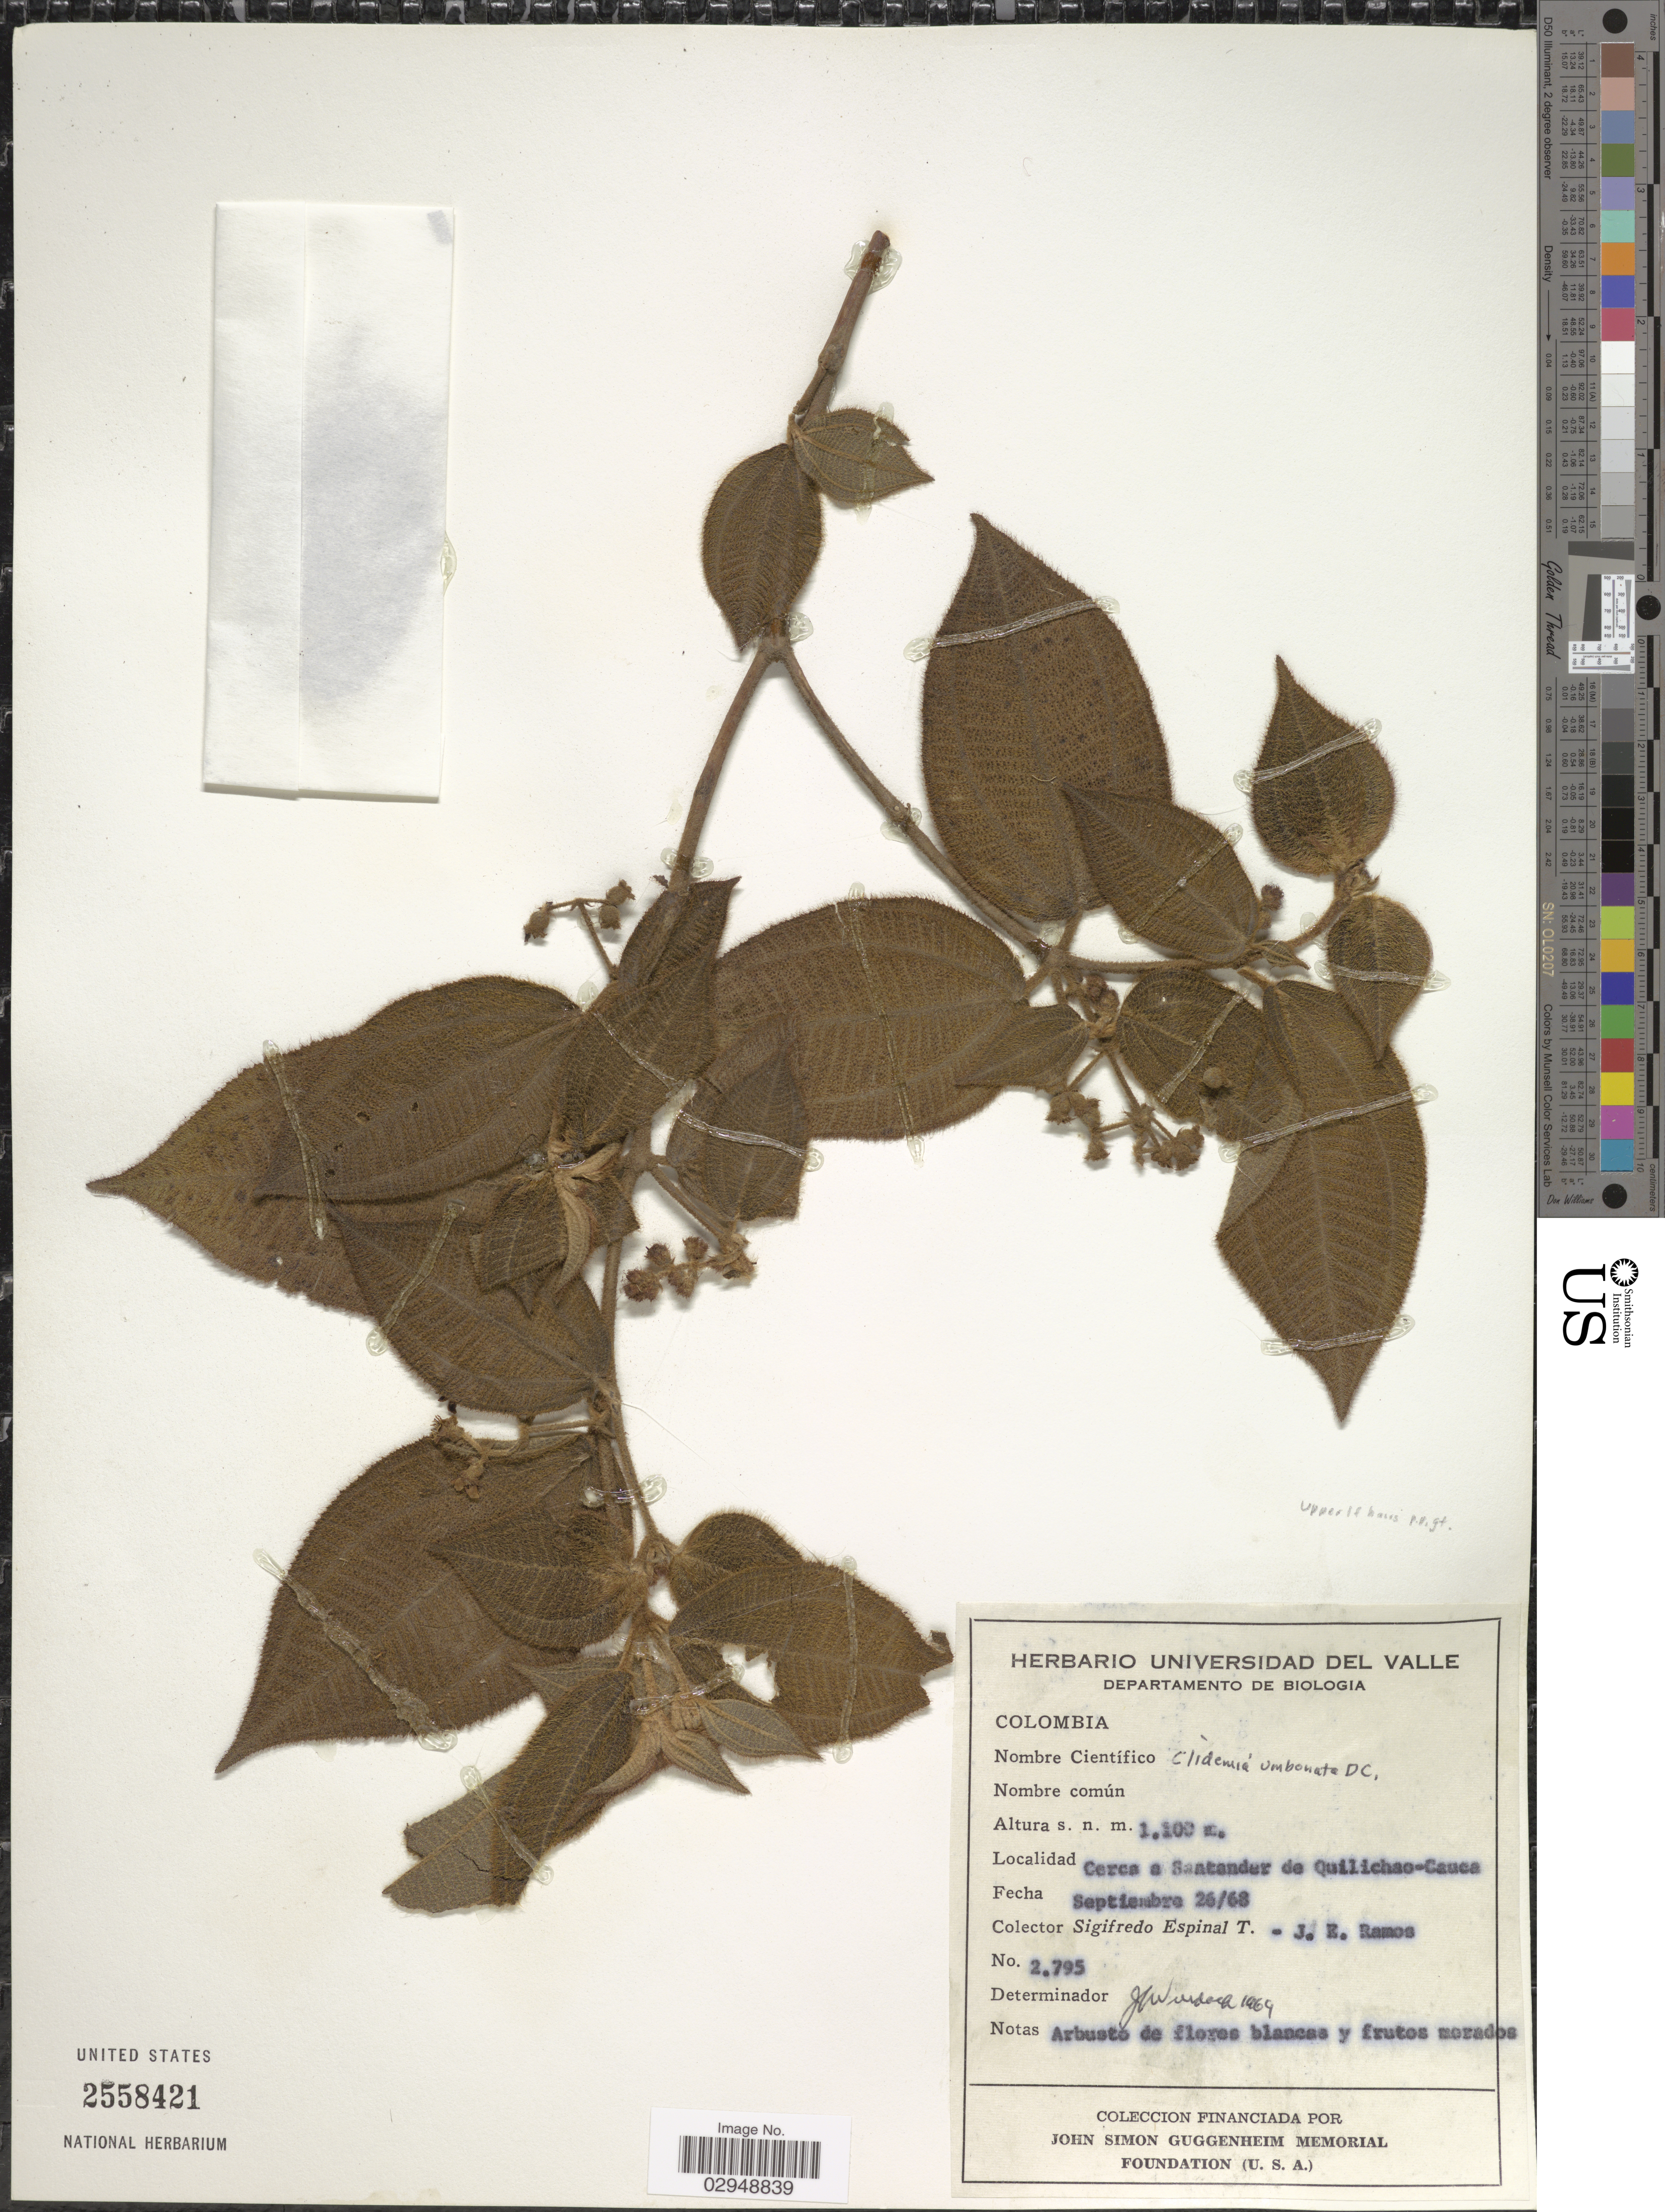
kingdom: Plantae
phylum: Tracheophyta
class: Magnoliopsida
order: Myrtales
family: Melastomataceae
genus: Clidemia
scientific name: Clidemia capitellata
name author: (Bonpl.) D. Don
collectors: S. Espinal & J. E. Ramos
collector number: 2795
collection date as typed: Transcribed d/m/y: 26/9/68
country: Colombia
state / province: Cauca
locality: Cerca a Santander de Quilichao-Cauca.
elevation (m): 1100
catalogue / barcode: US 2558421